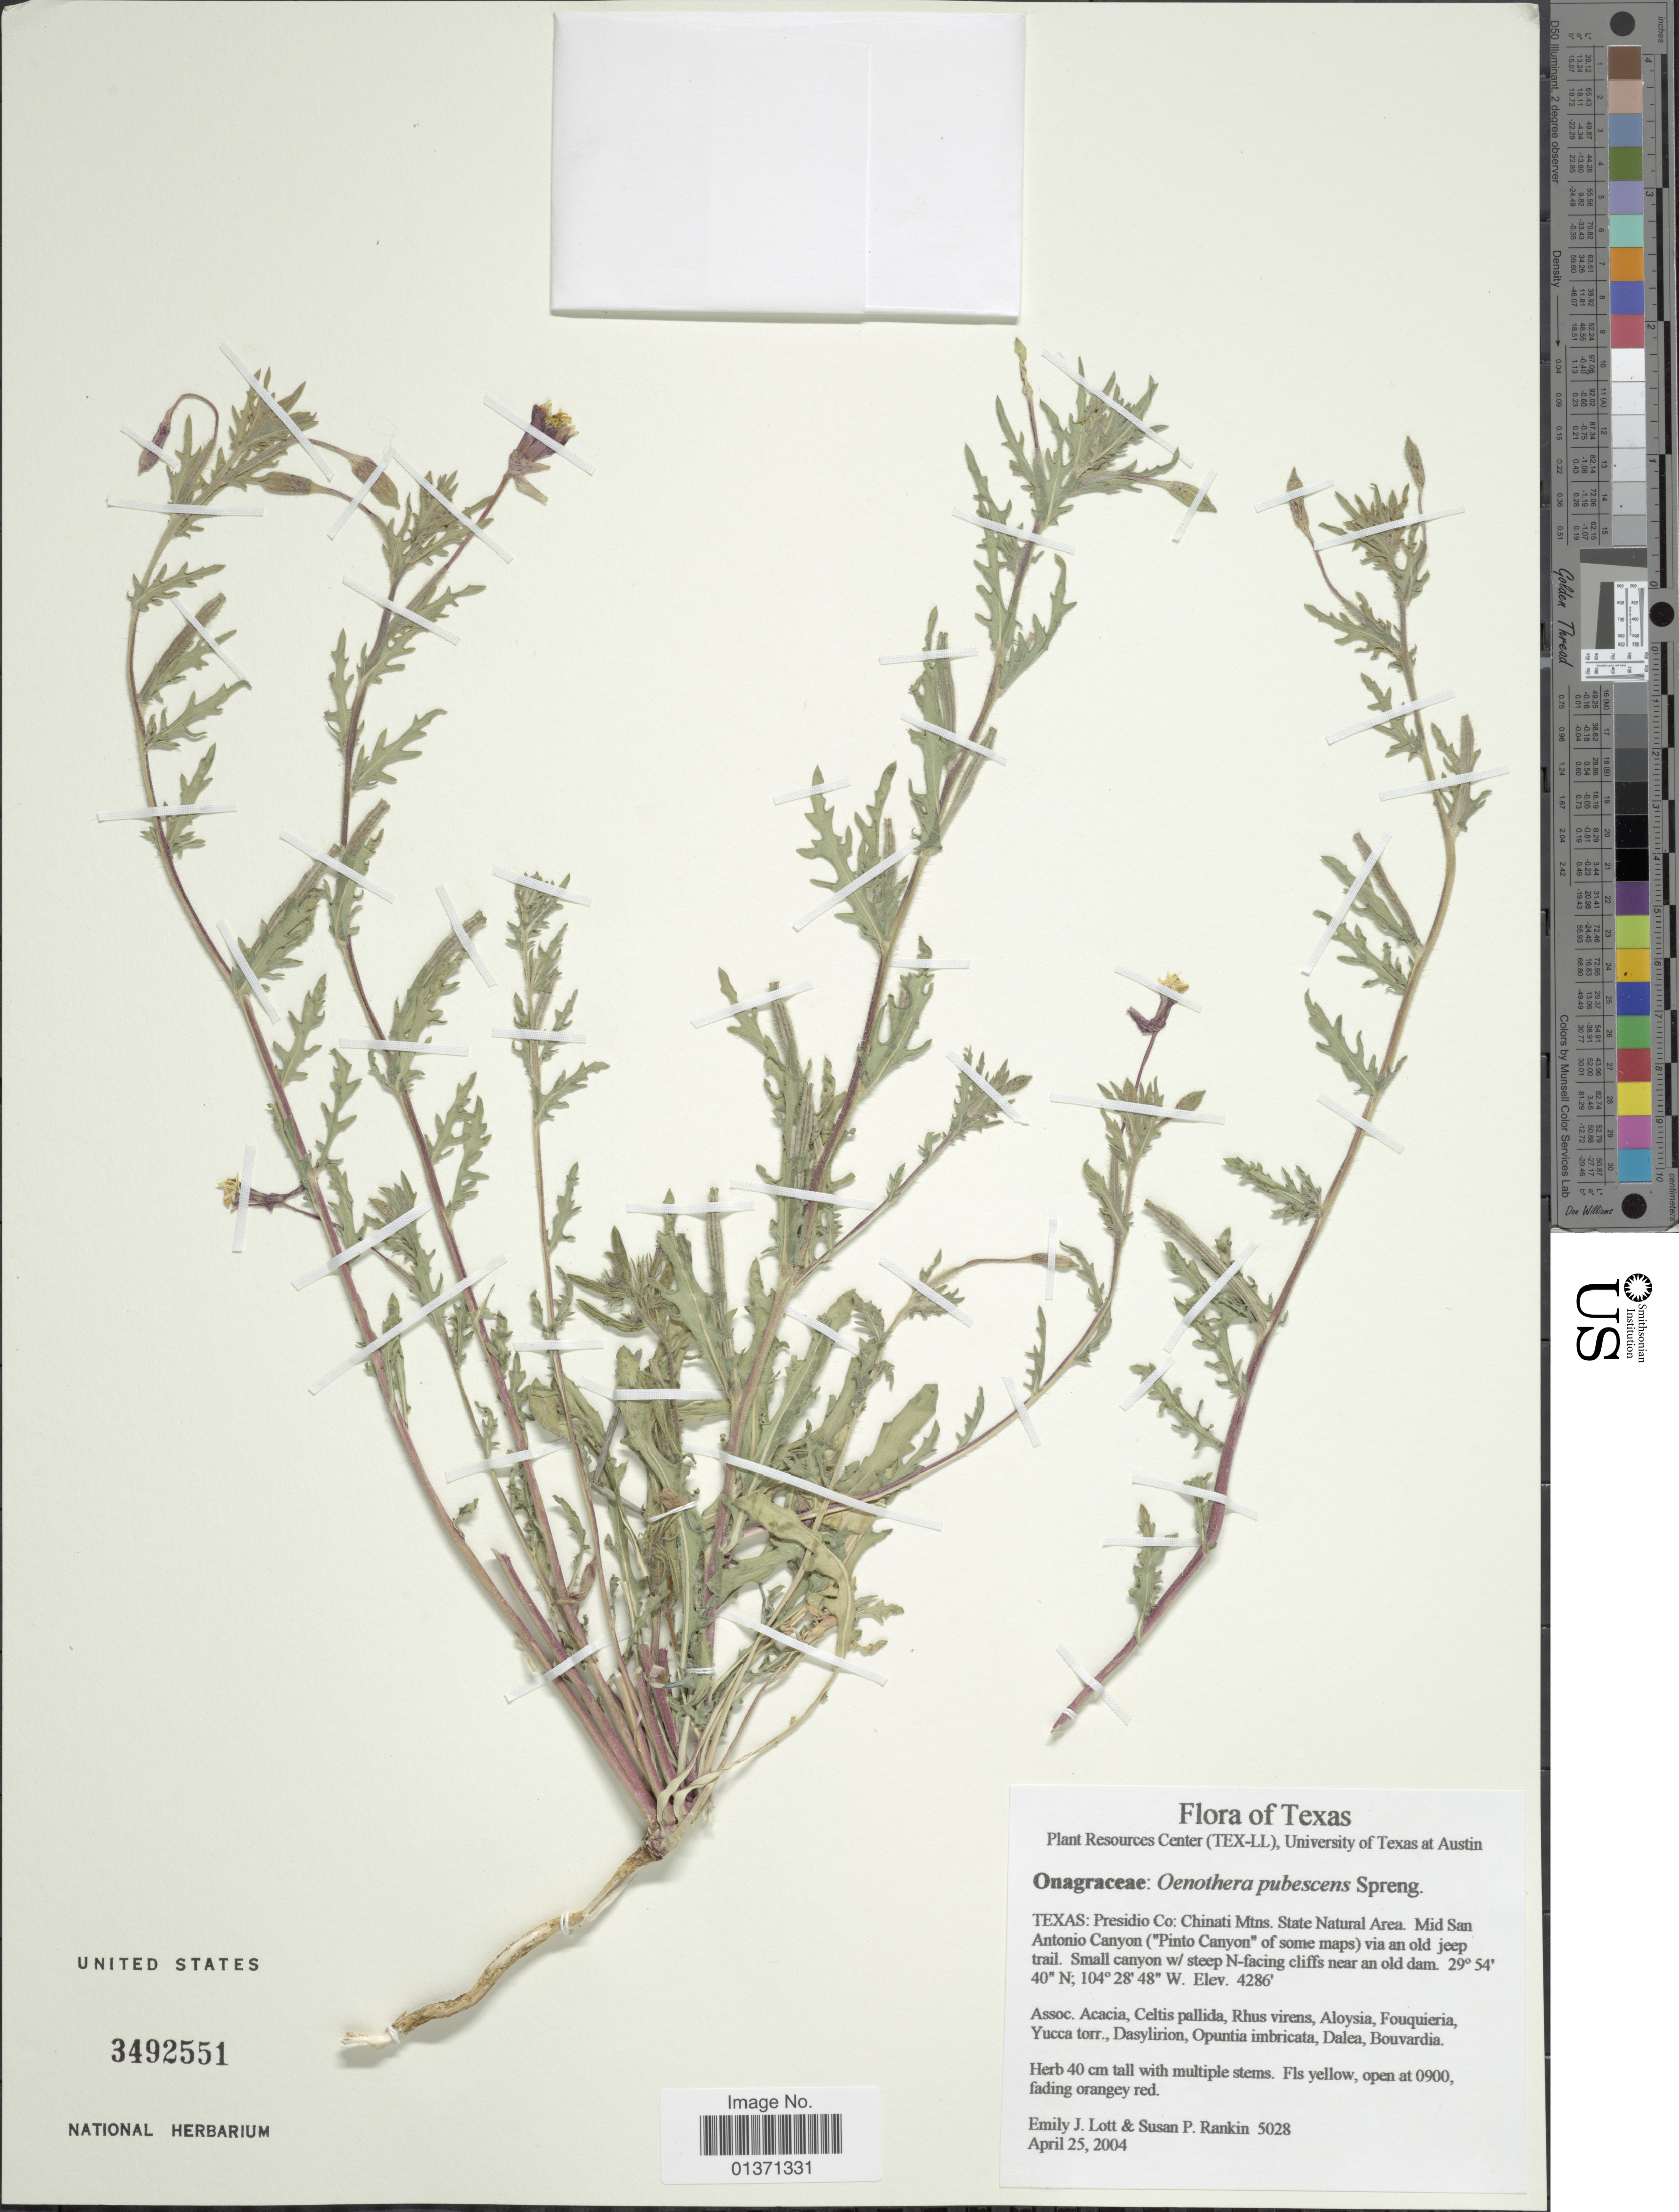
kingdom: Plantae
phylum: Tracheophyta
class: Magnoliopsida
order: Myrtales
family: Onagraceae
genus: Oenothera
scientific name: Oenothera pubescens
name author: Willd. ex Spreng.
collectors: E. J. Lott & S. Rankin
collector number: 5028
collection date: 2004-04-25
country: United States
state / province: Texas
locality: Presidio Co: Chinati Mtns. State Natural Area. Mid San Antonio Canyon ("Pinton Canyon" of some maps) via an old jeep trail. Small canyon w/ steep N-facing cliffs near an old dam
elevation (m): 1306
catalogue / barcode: US 3492551